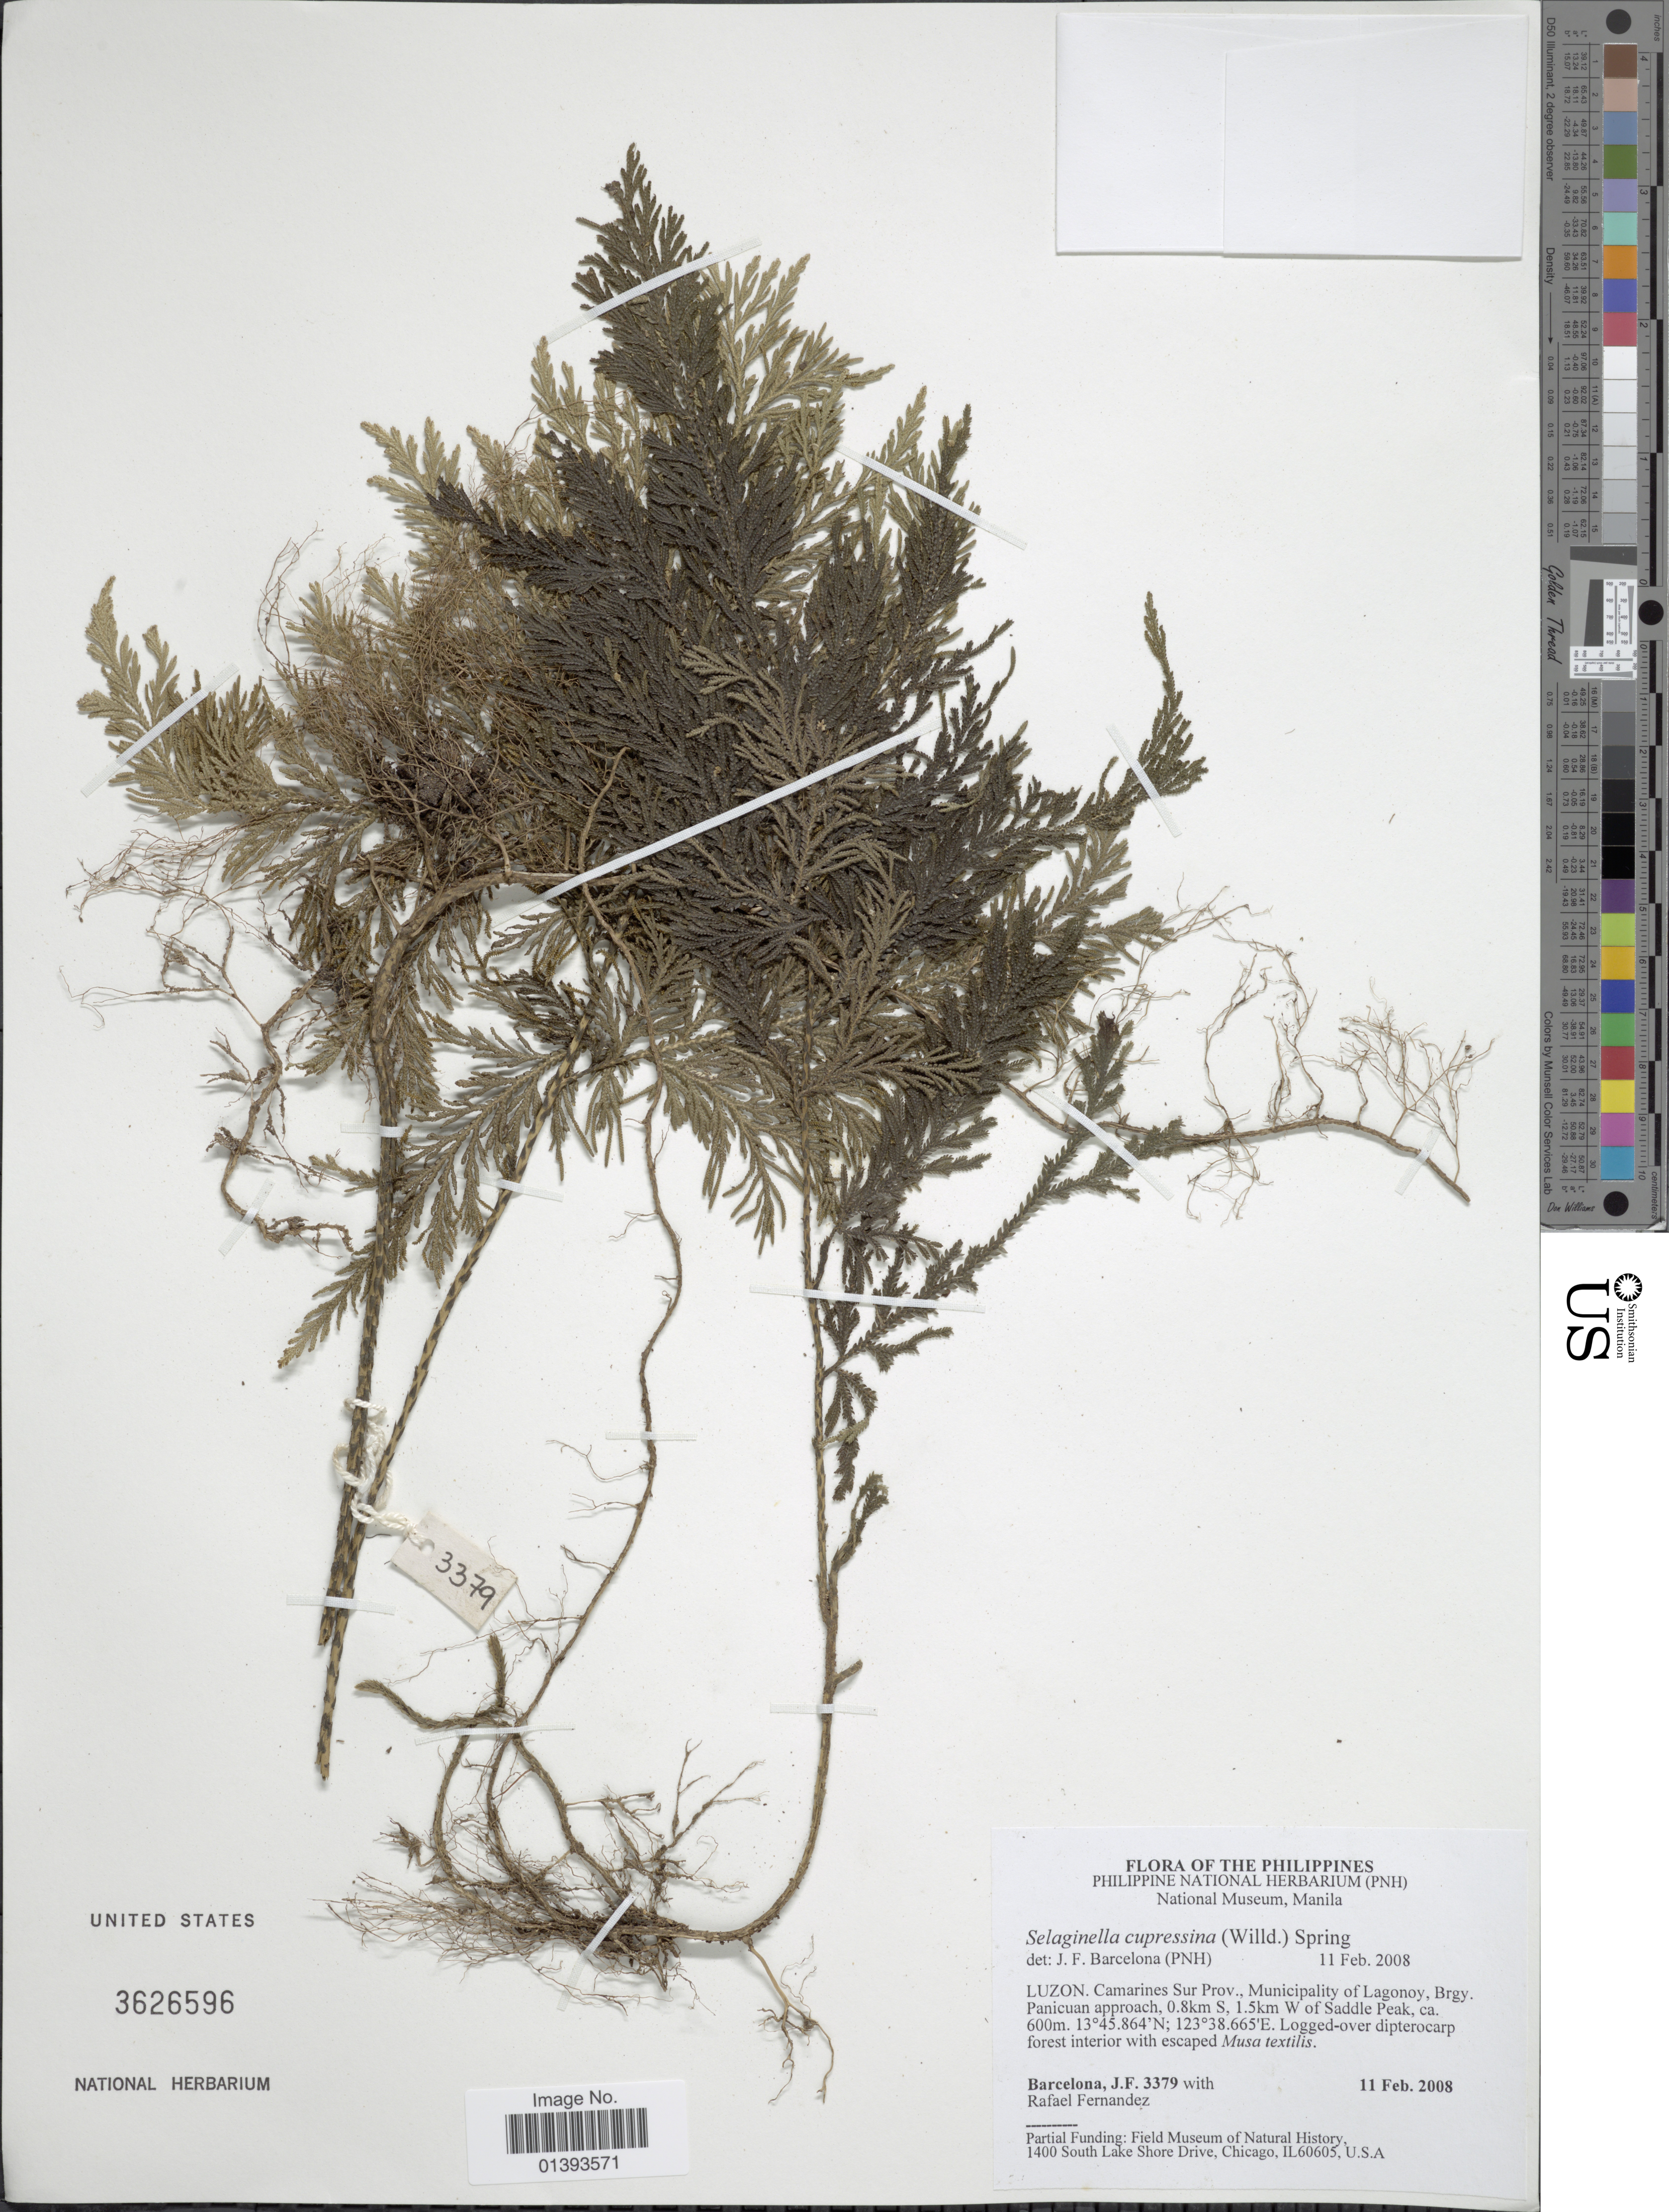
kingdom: Plantae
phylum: Tracheophyta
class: Lycopodiopsida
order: Selaginellales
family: Selaginellaceae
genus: Selaginella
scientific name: Selaginella cupressina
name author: (Willd.) Spring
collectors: J. F. Barcelona & R. Fernandez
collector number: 3379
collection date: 2008-02-11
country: Philippines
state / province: Central Luzon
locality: Camarines Sur Prov. Municipality of Lagonoy, Brgy. Panucuan approach, 0.8km S, 1.5km W of Saddle Peak.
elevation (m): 600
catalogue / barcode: US 3626596